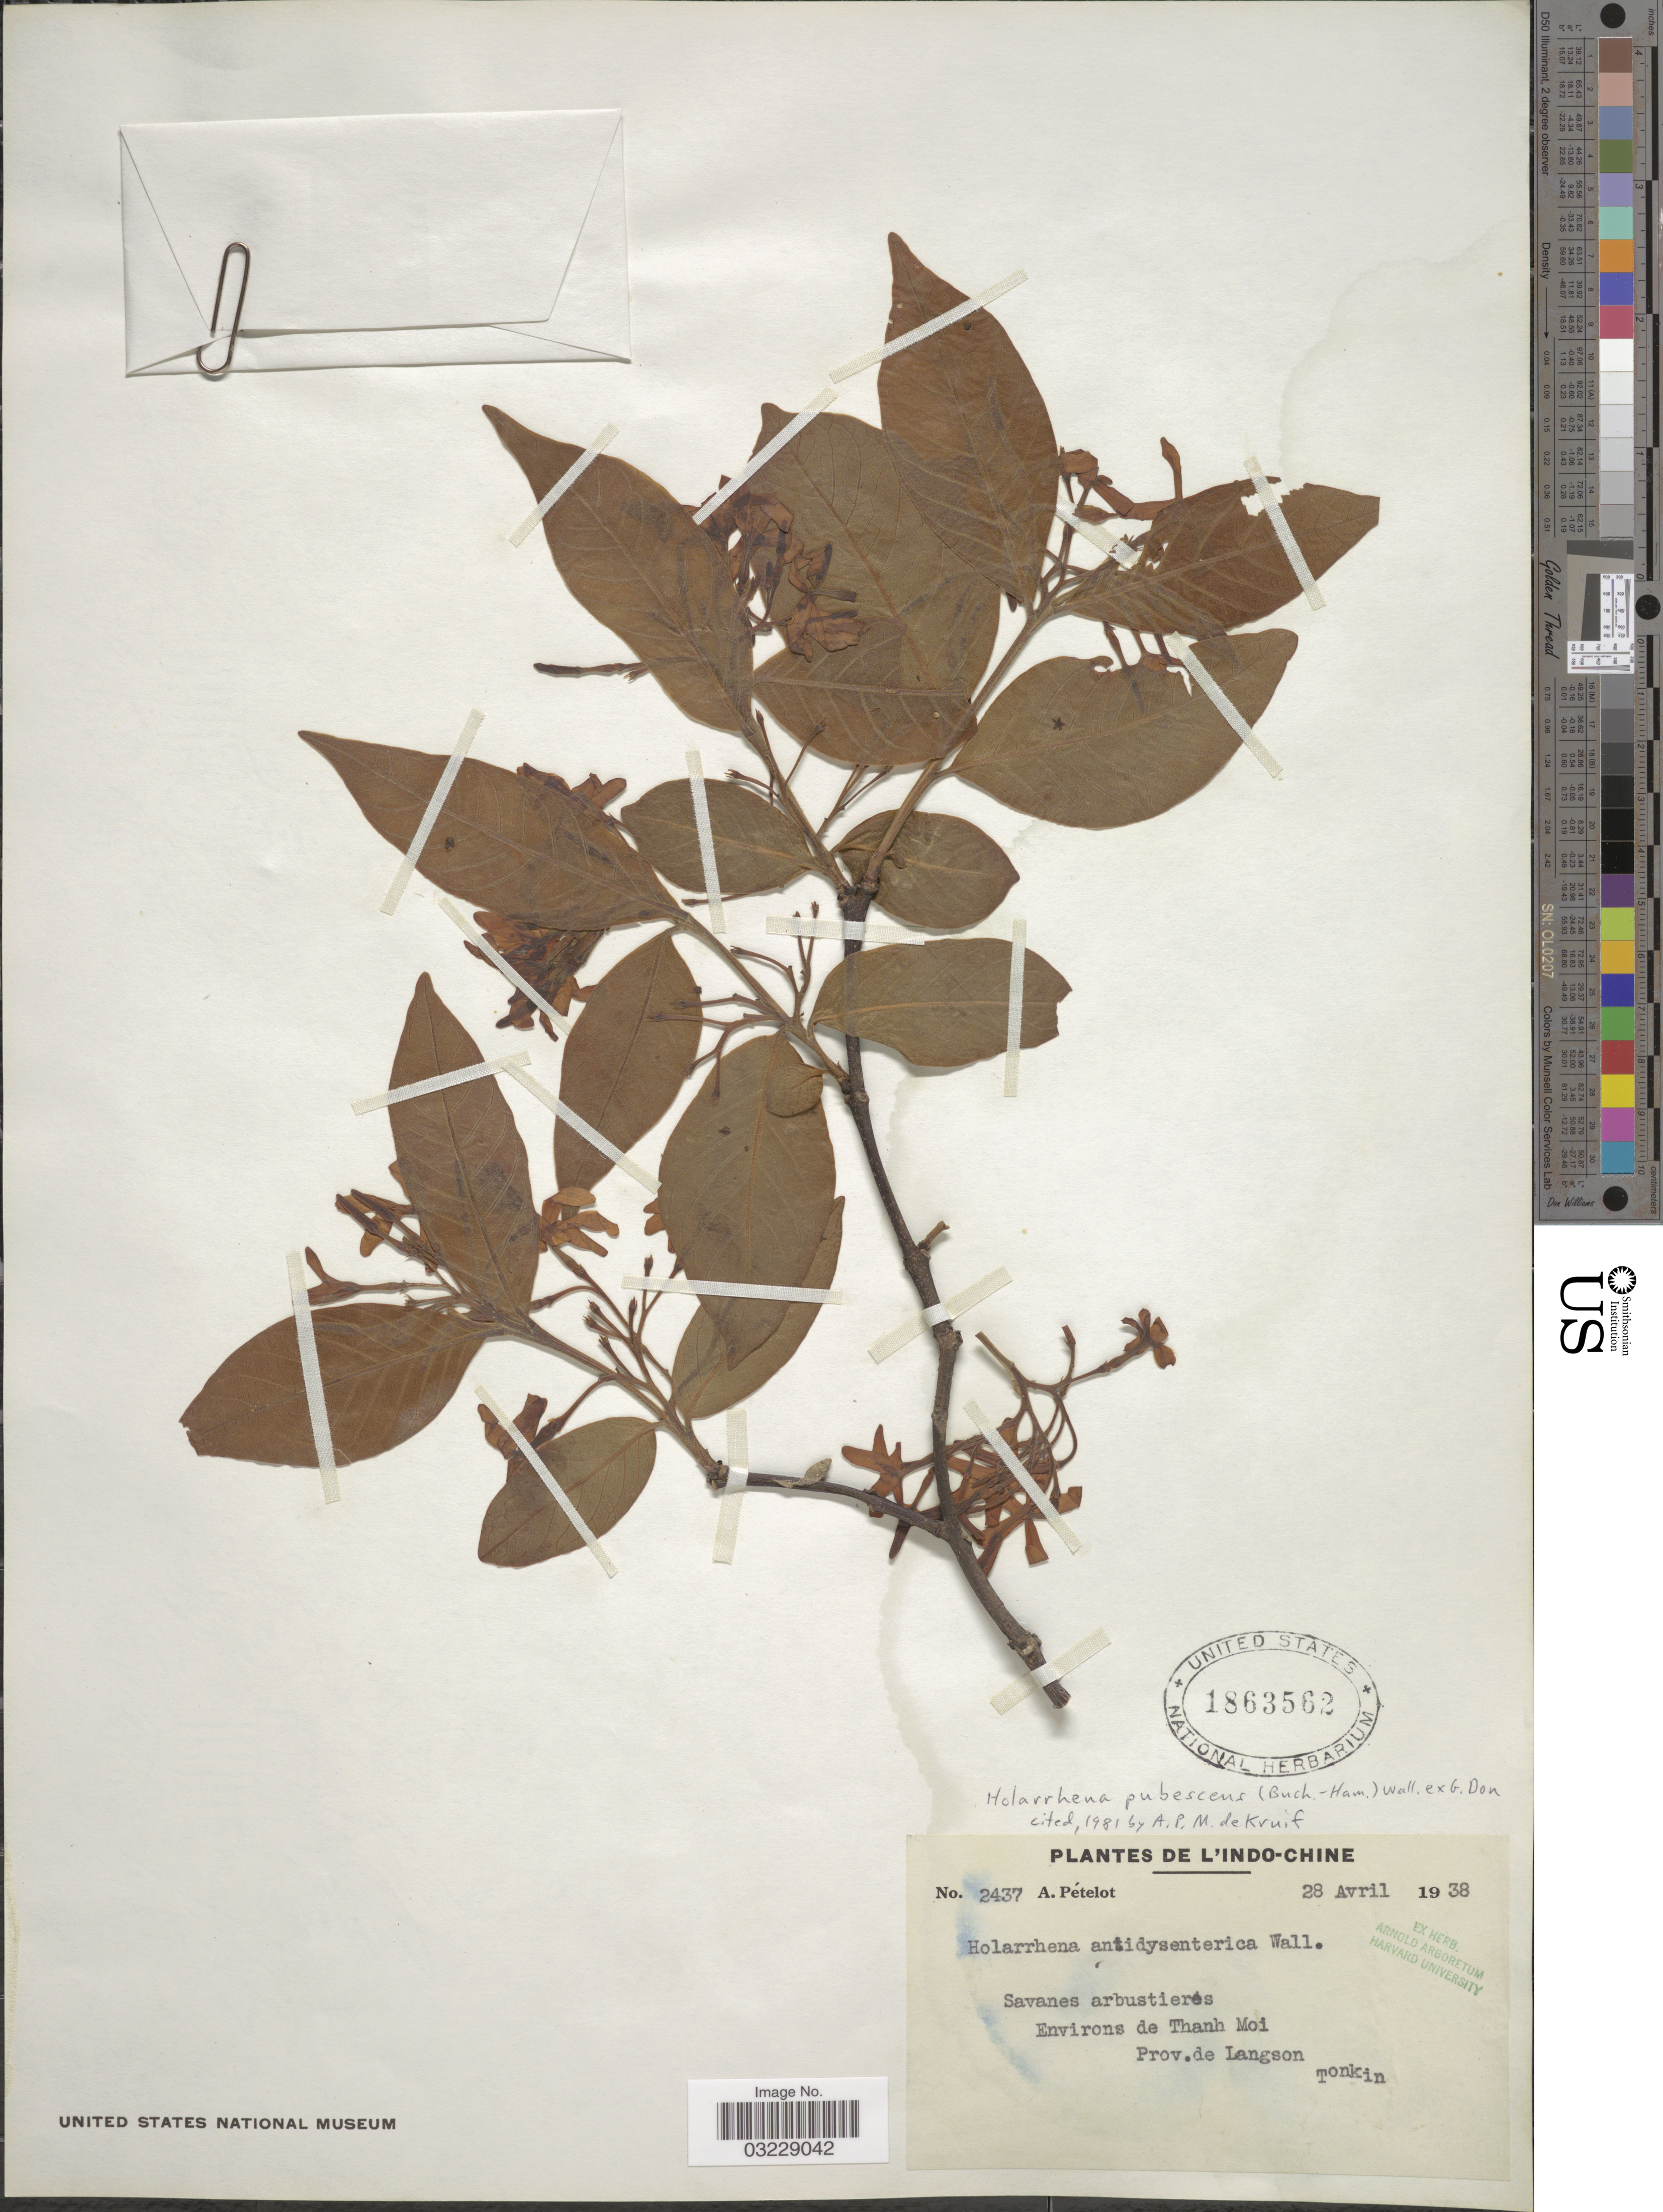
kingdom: Plantae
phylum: Tracheophyta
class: Magnoliopsida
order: Gentianales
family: Apocynaceae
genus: Holarrhena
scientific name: Holarrhena pubescens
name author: (Buch.-Ham.) Wall. ex G. Don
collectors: A. Petelot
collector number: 2437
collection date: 1938-04-28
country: Vietnam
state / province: Lang Son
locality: Indo-Chine. Environs de Thanh Moi. Prov. de Langson. Tonkin.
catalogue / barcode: US 1863562